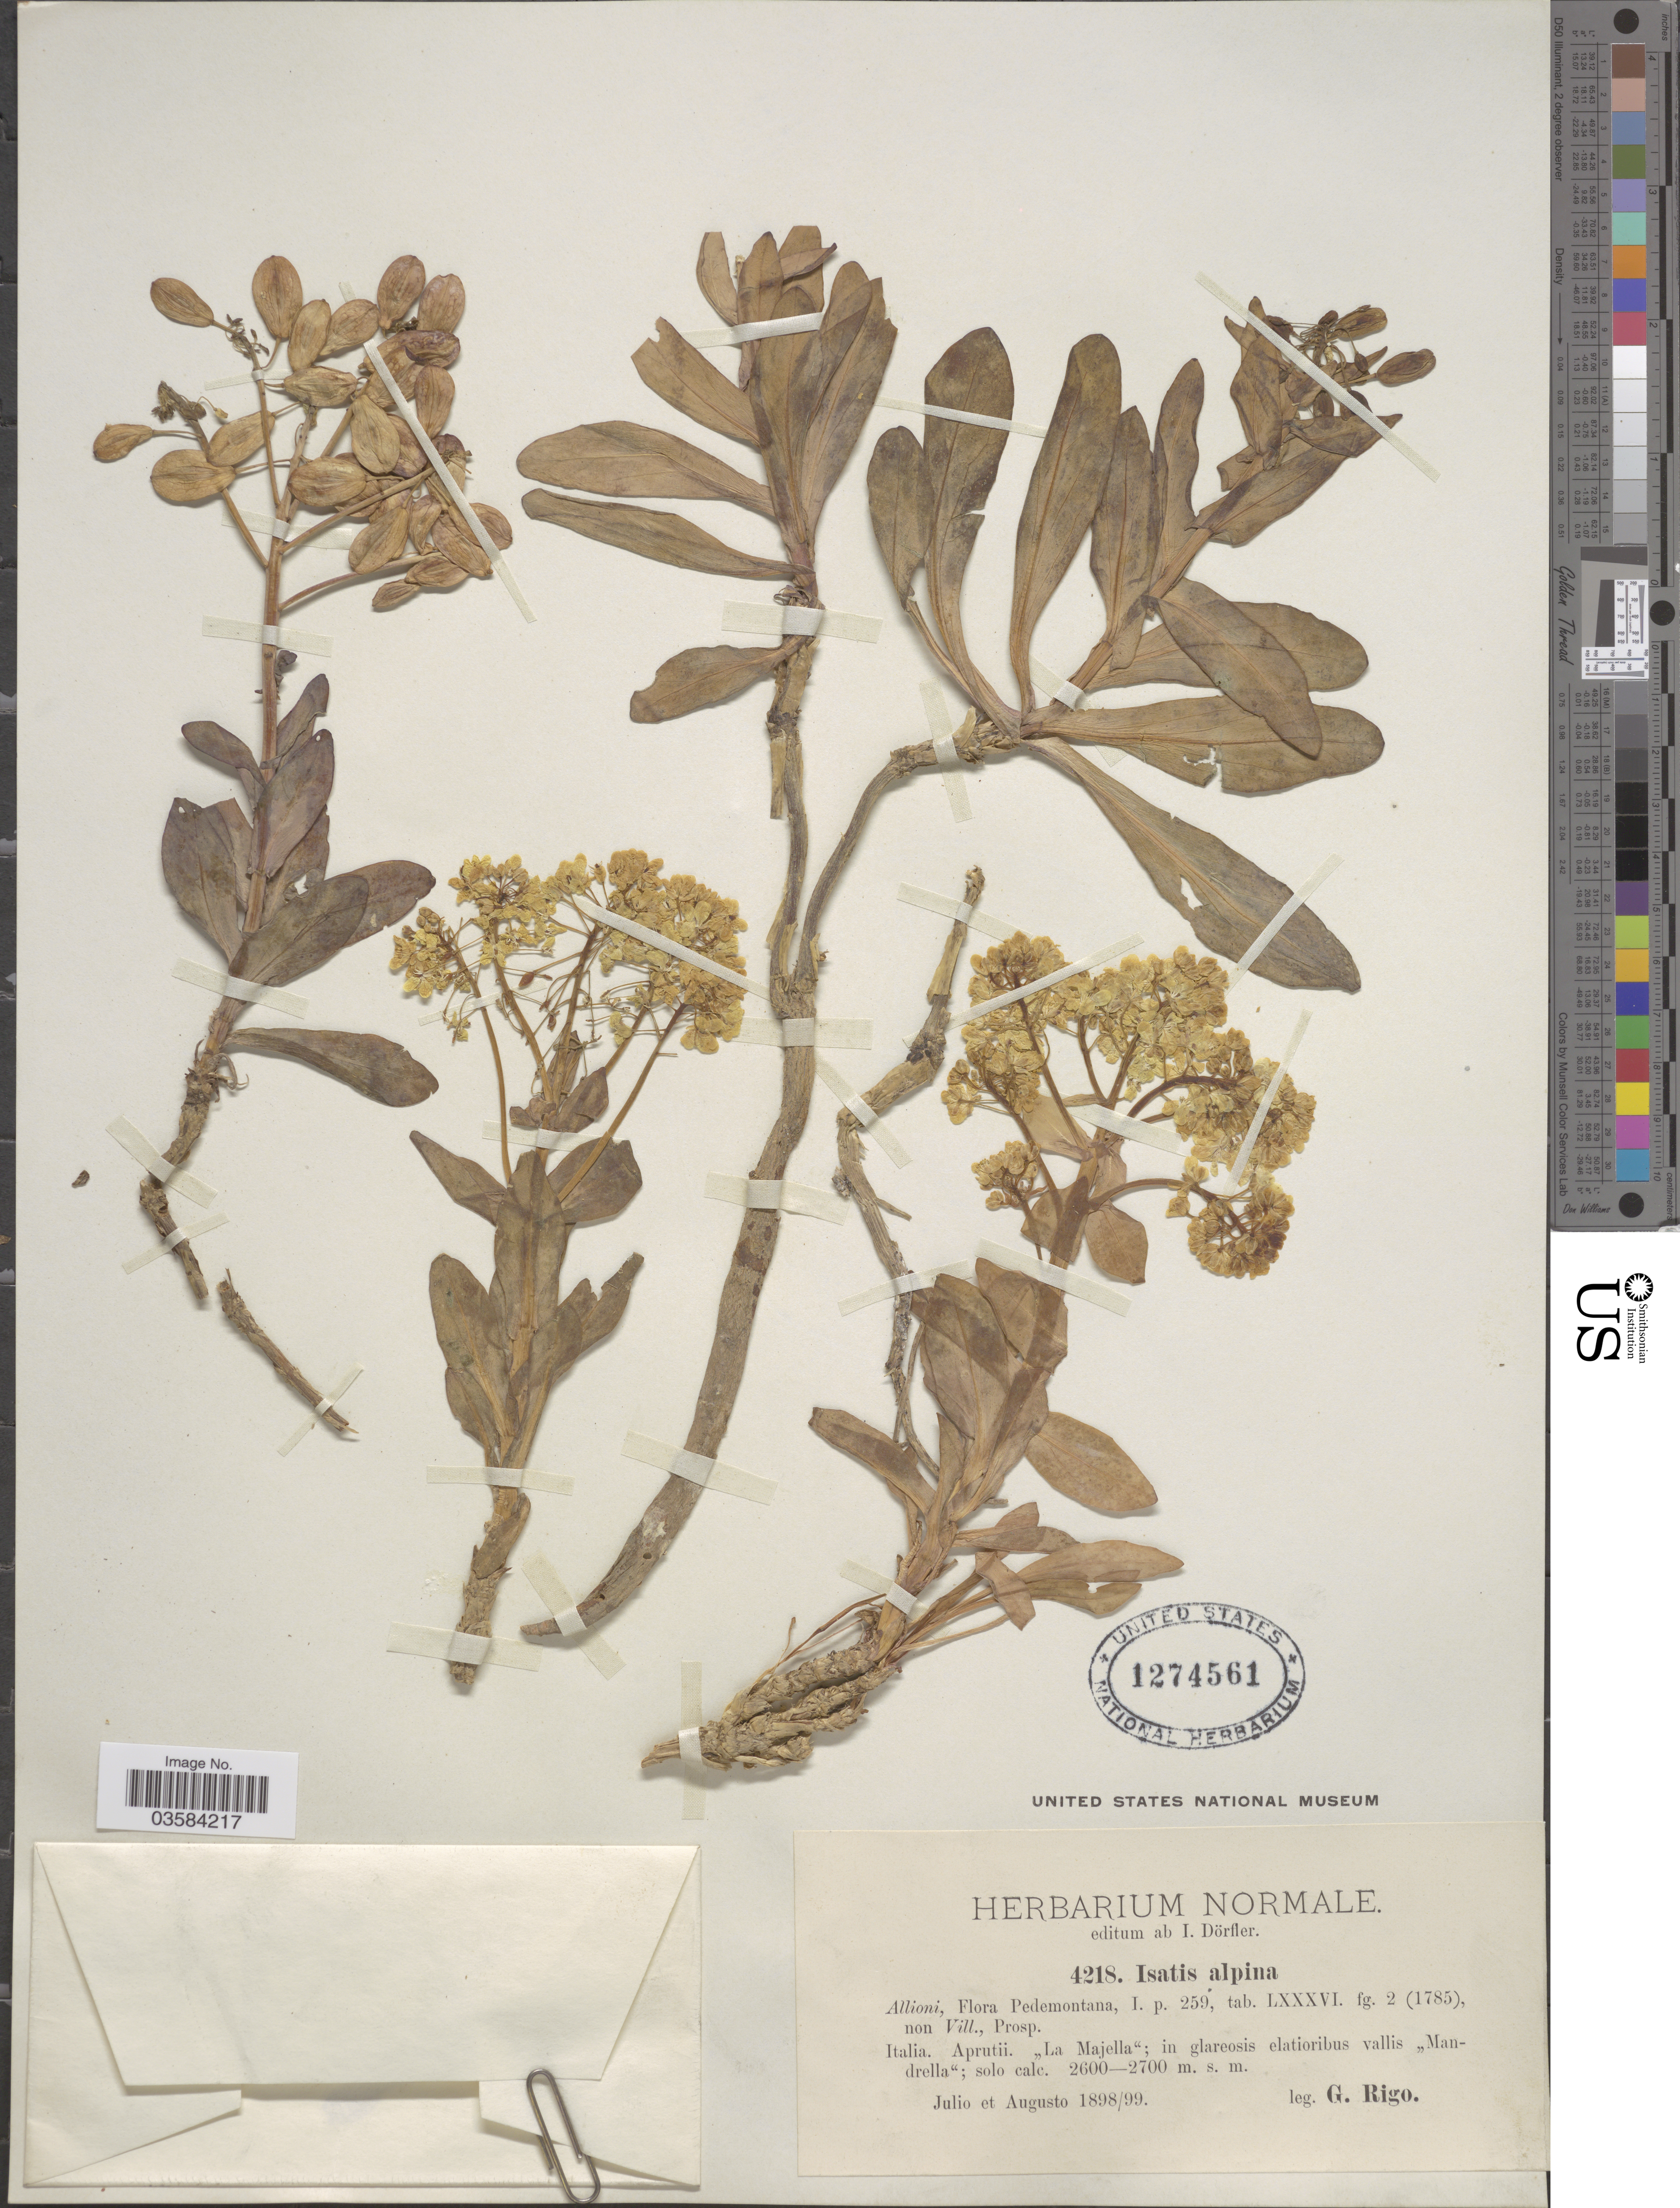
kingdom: Plantae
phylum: Tracheophyta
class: Magnoliopsida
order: Brassicales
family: Brassicaceae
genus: Isatis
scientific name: Isatis alpina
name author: All.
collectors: G. Rigo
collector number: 4218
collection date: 1898-07/1899-08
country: Italy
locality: Aprutii. "La Majella"; in glareosis elatioribus vallis "Mandrella".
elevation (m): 2600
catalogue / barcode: US 1274561